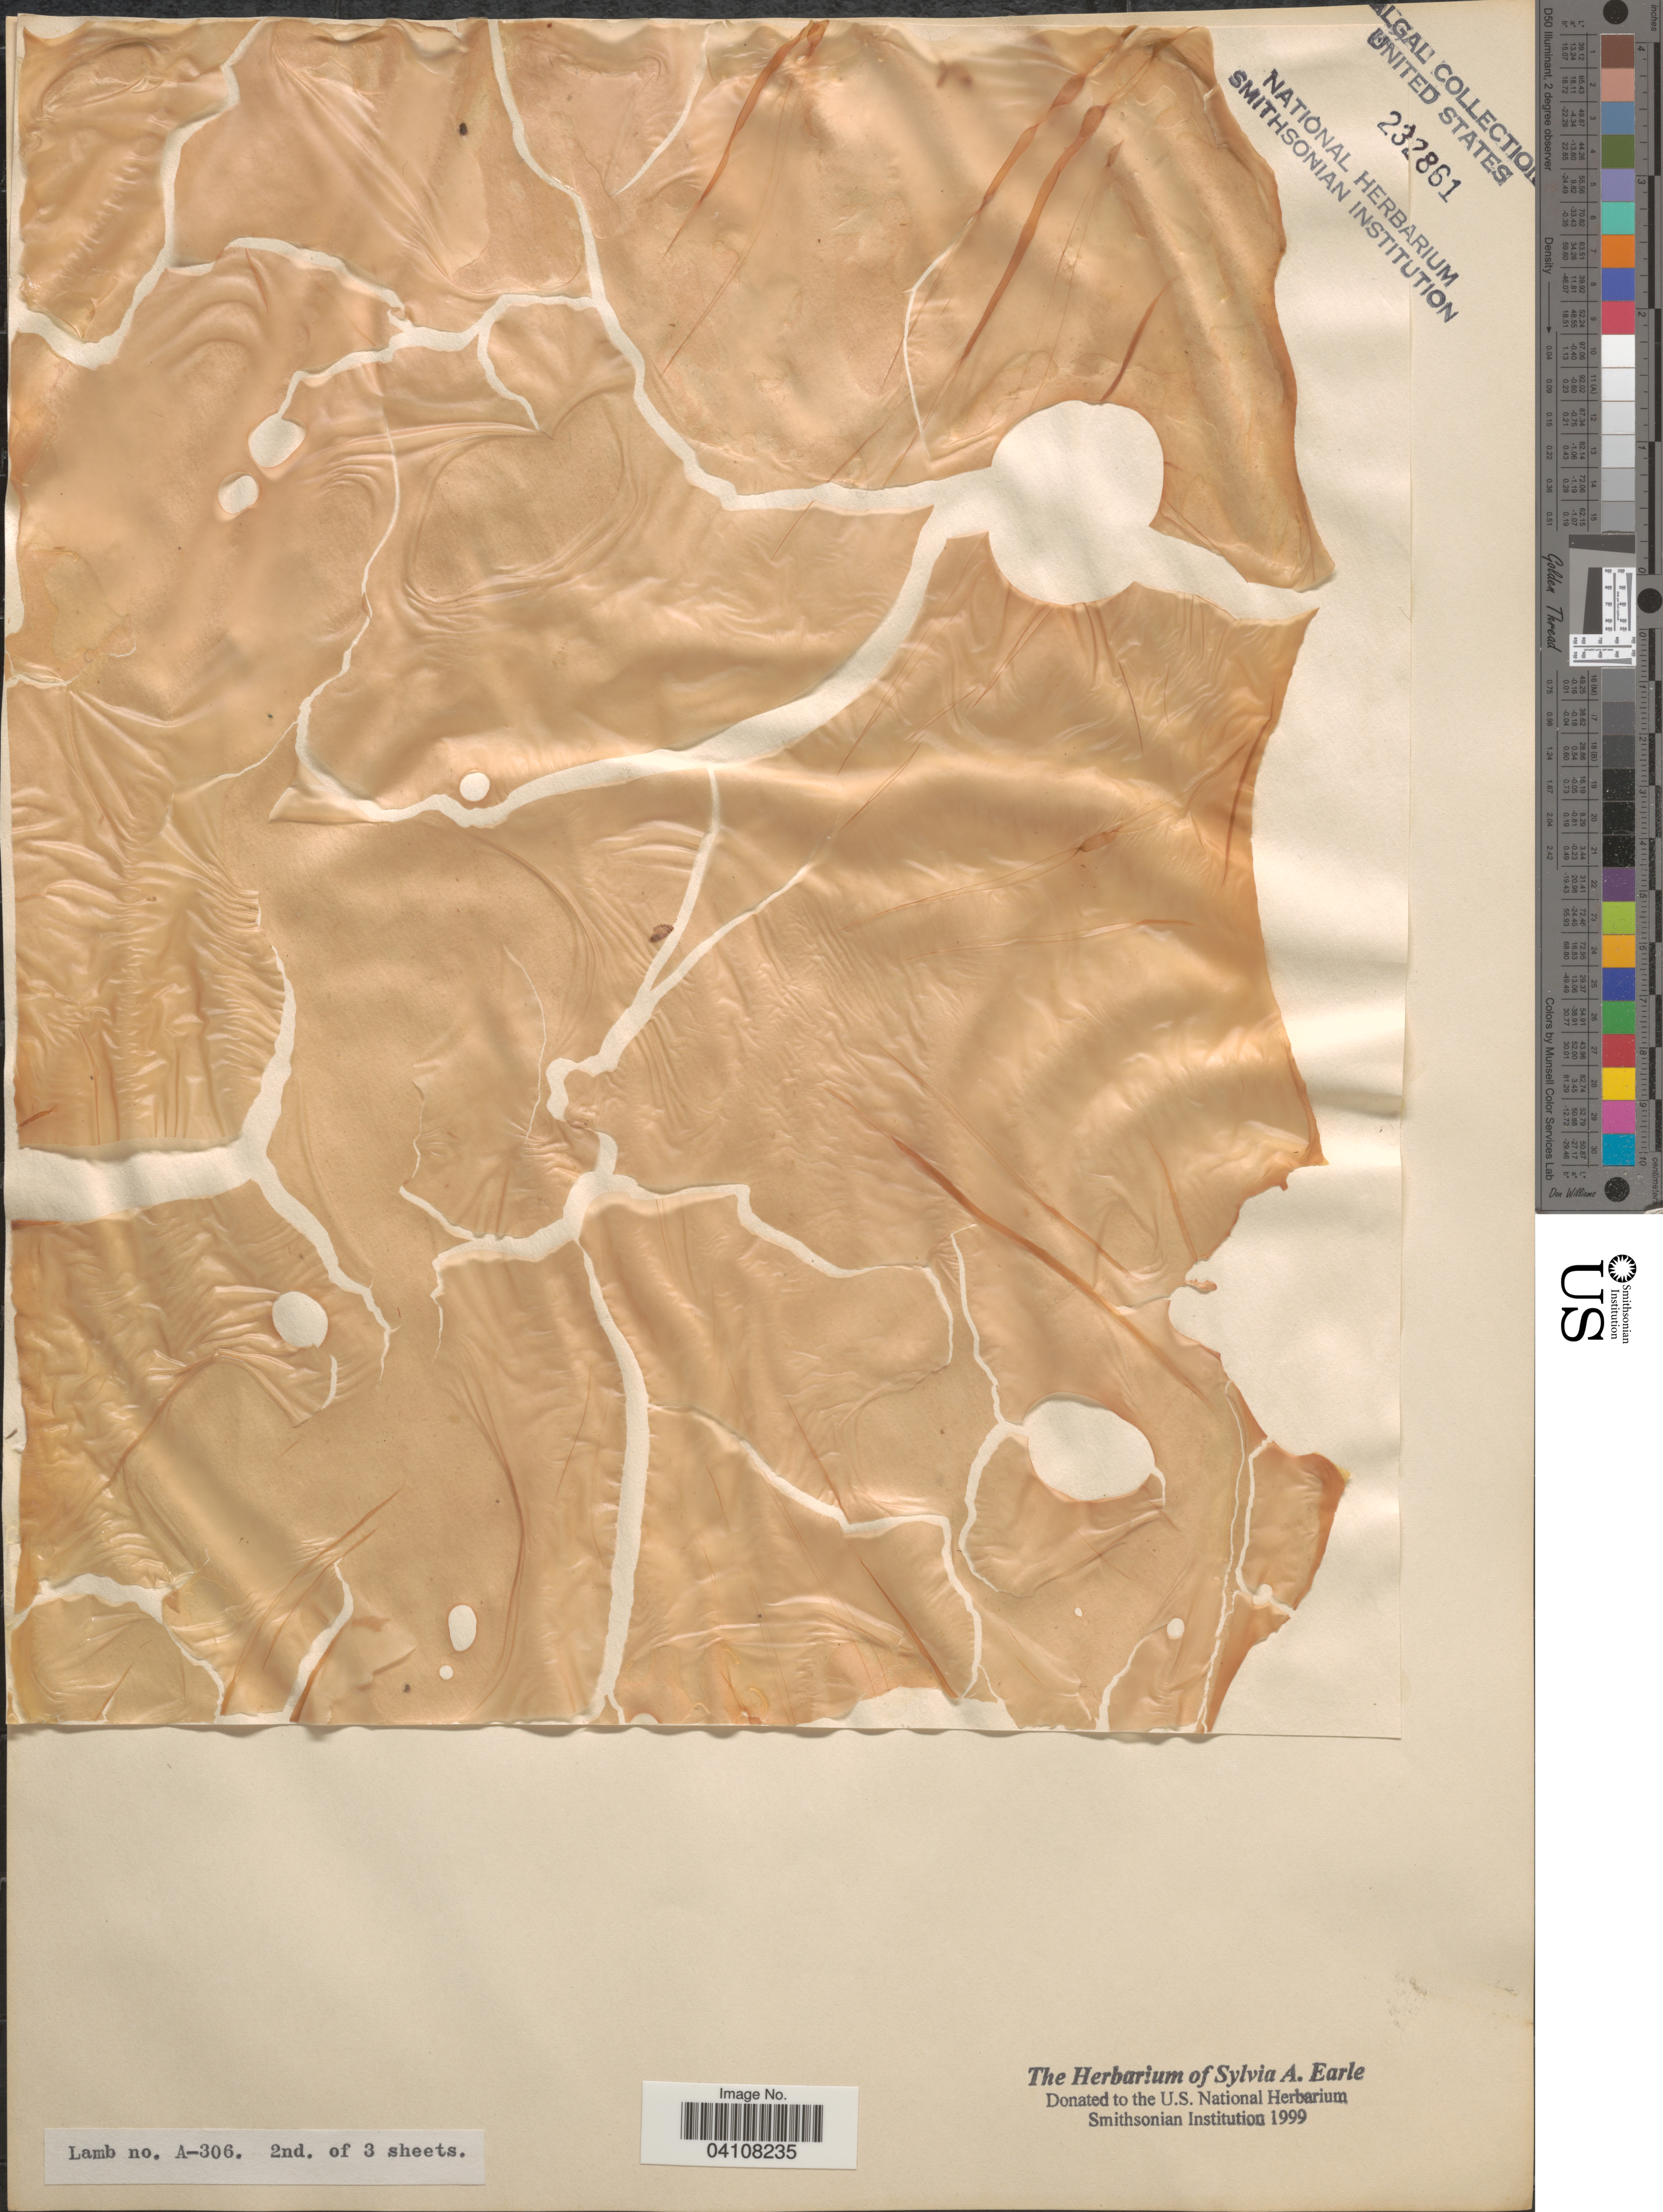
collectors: Lamb, --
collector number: A-306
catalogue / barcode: US 232861